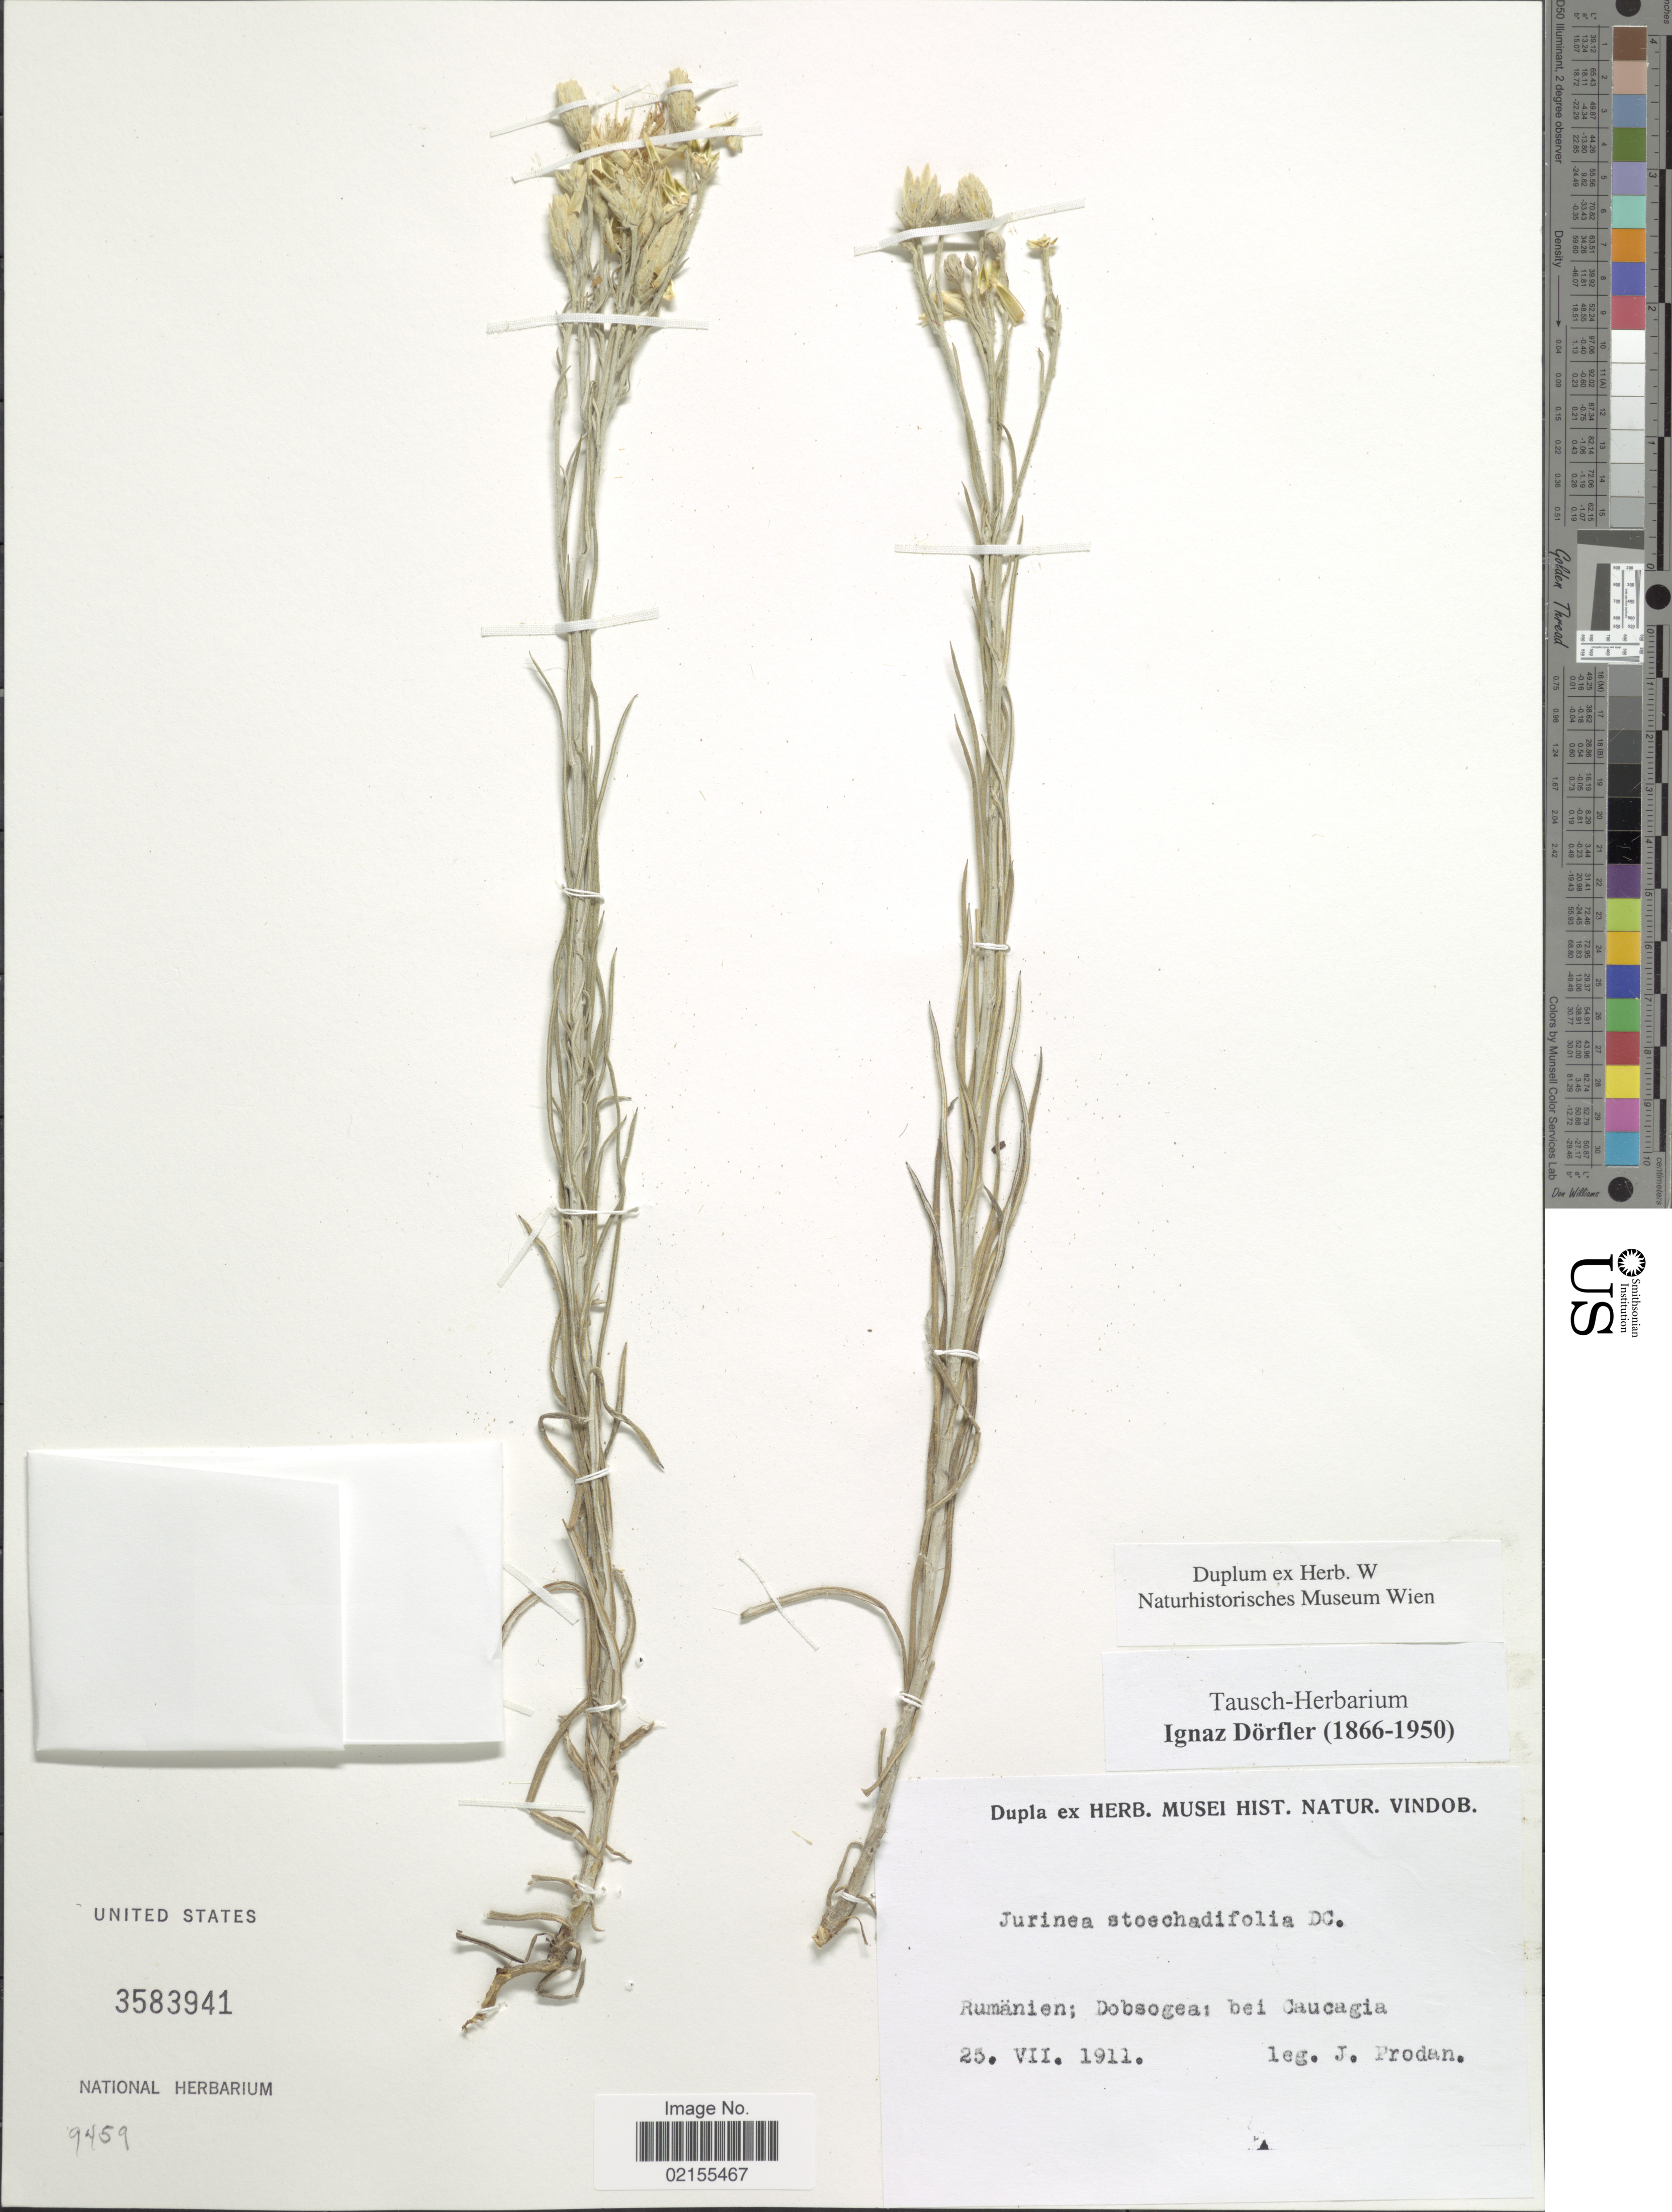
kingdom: Plantae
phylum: Tracheophyta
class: Magnoliopsida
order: Asterales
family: Asteraceae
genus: Jurinea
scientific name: Jurinea stoechadifolia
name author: DC.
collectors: J. Prodan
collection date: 1911-07-25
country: Romania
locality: Rumanien, Dobsogea, bei Caucagia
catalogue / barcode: US 3583941